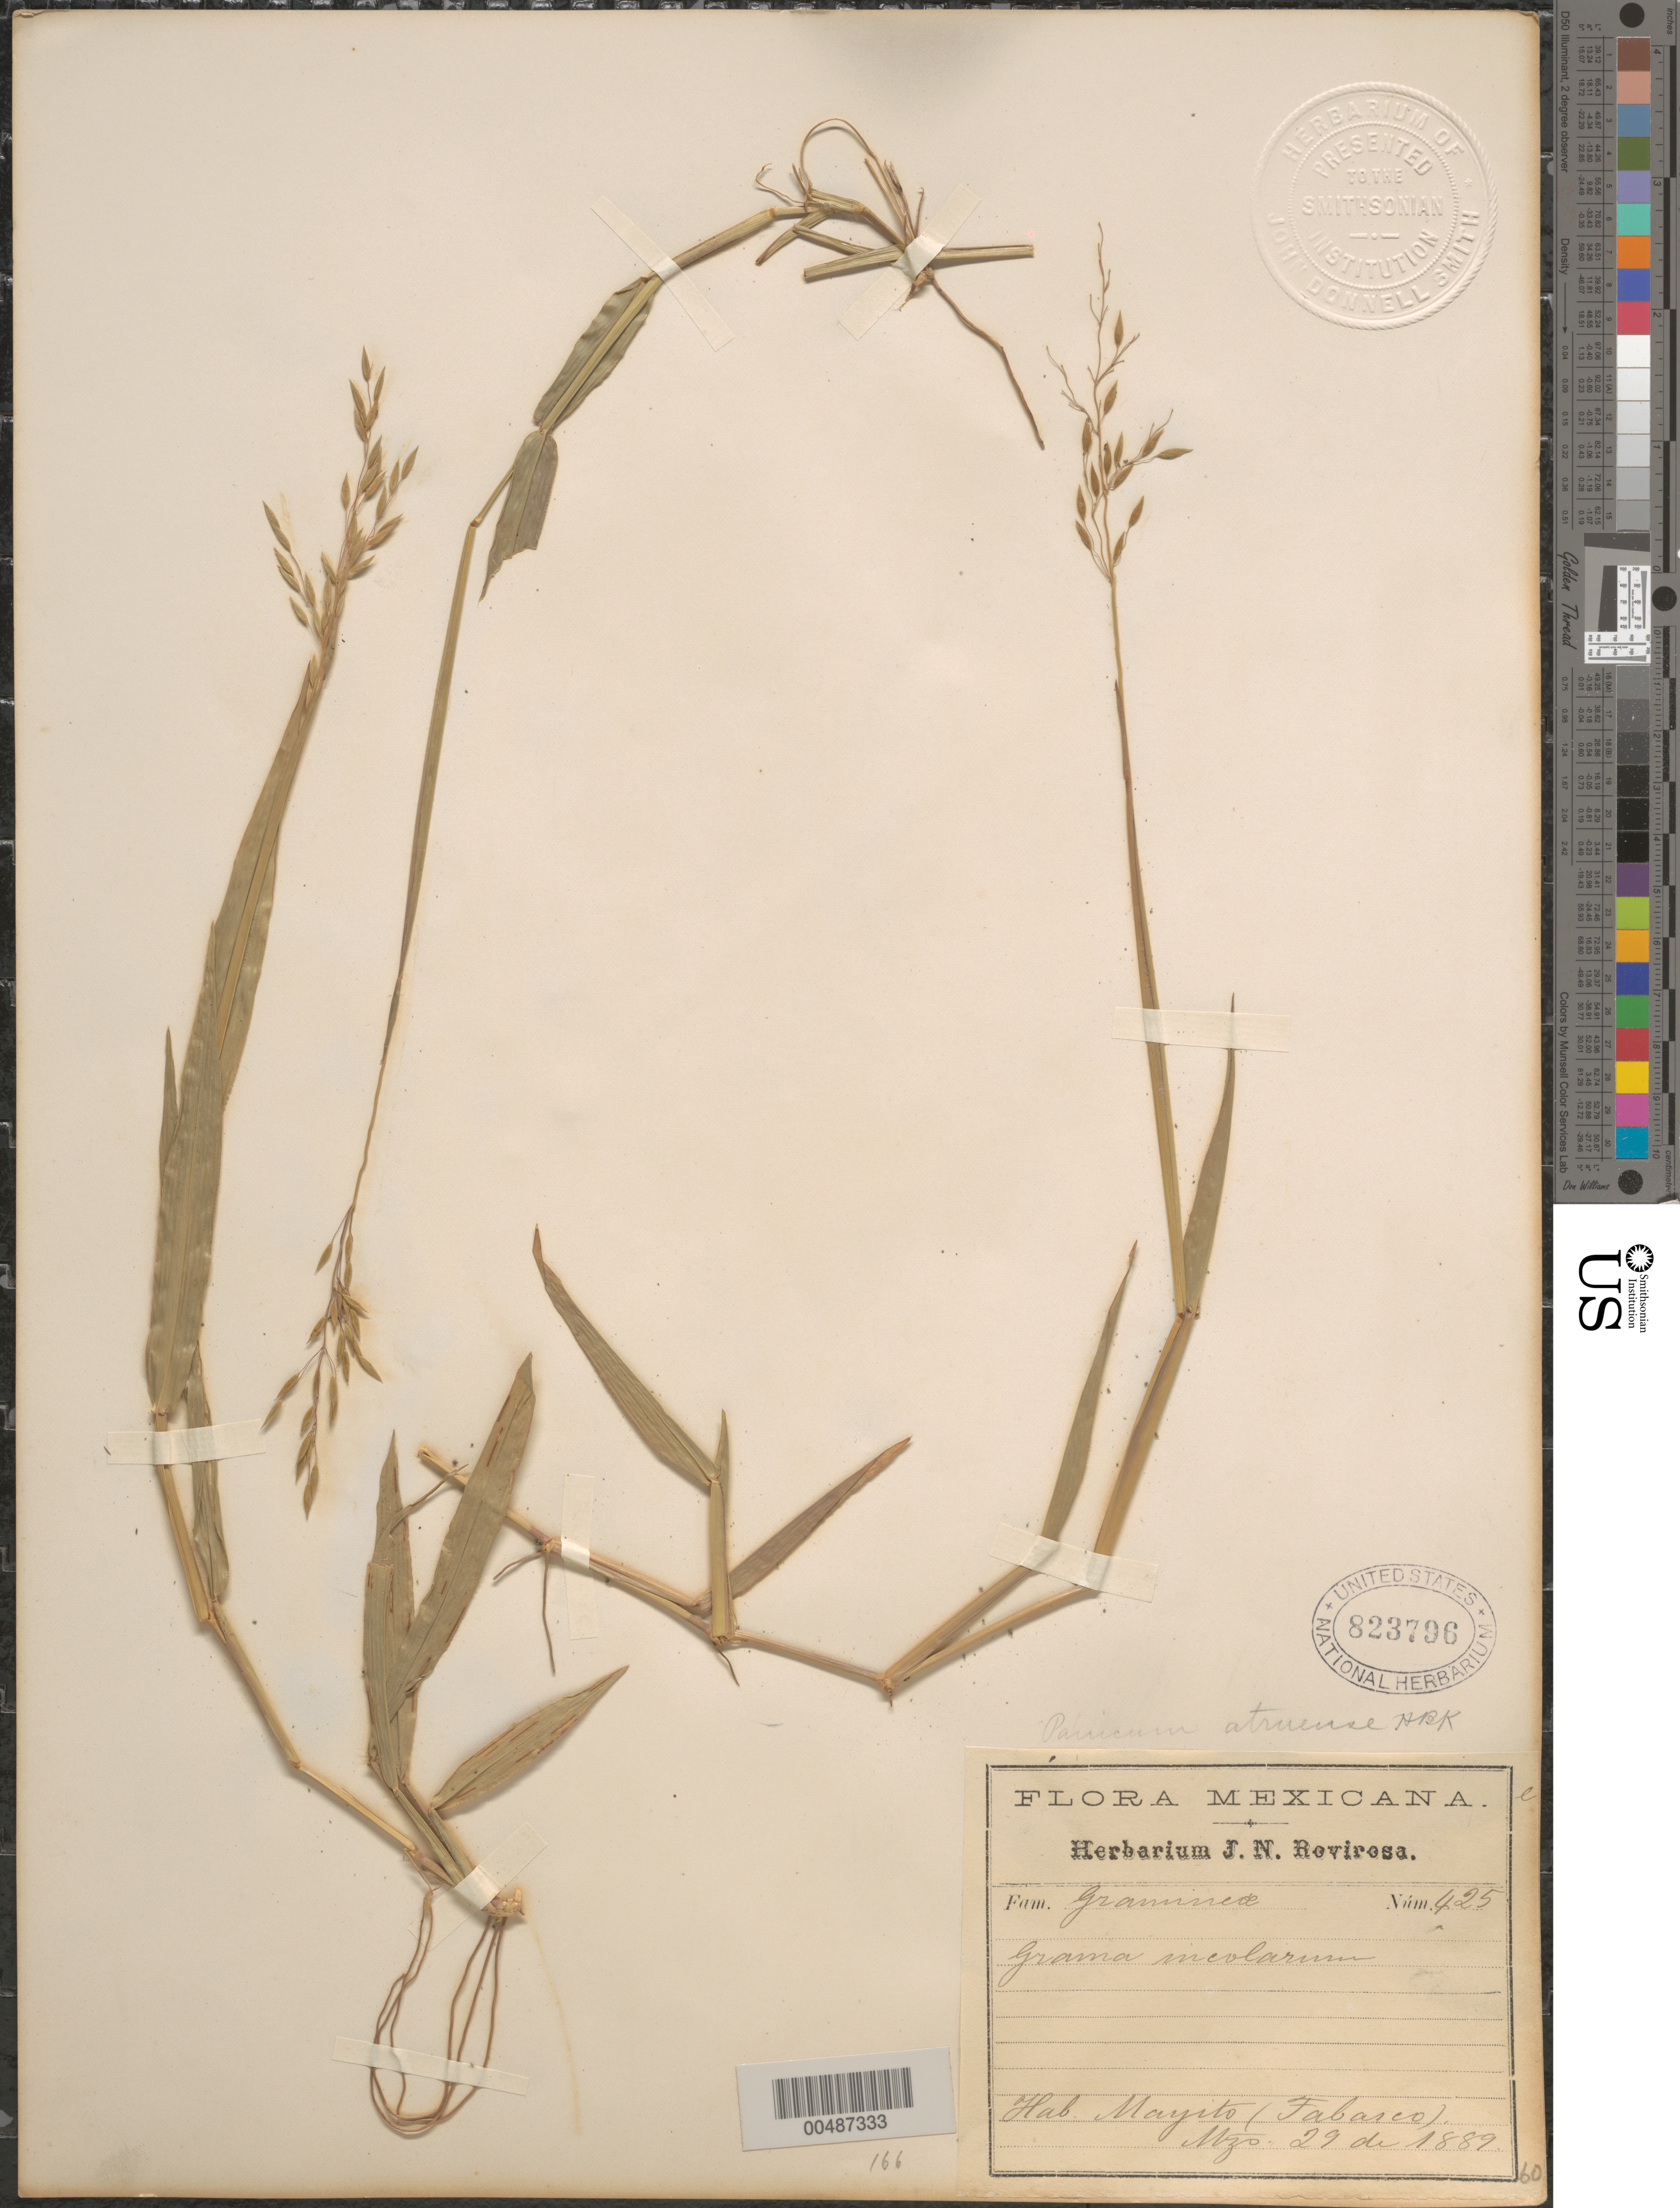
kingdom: Plantae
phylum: Tracheophyta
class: Liliopsida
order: Poales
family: Poaceae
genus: Homolepis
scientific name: Homolepis aturensis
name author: (Kunth) Chase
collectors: J. Reviresa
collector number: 425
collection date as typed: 29 Mar 1889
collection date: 1889-03-29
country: Mexico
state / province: Tabasco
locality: Mayito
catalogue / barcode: US 823706